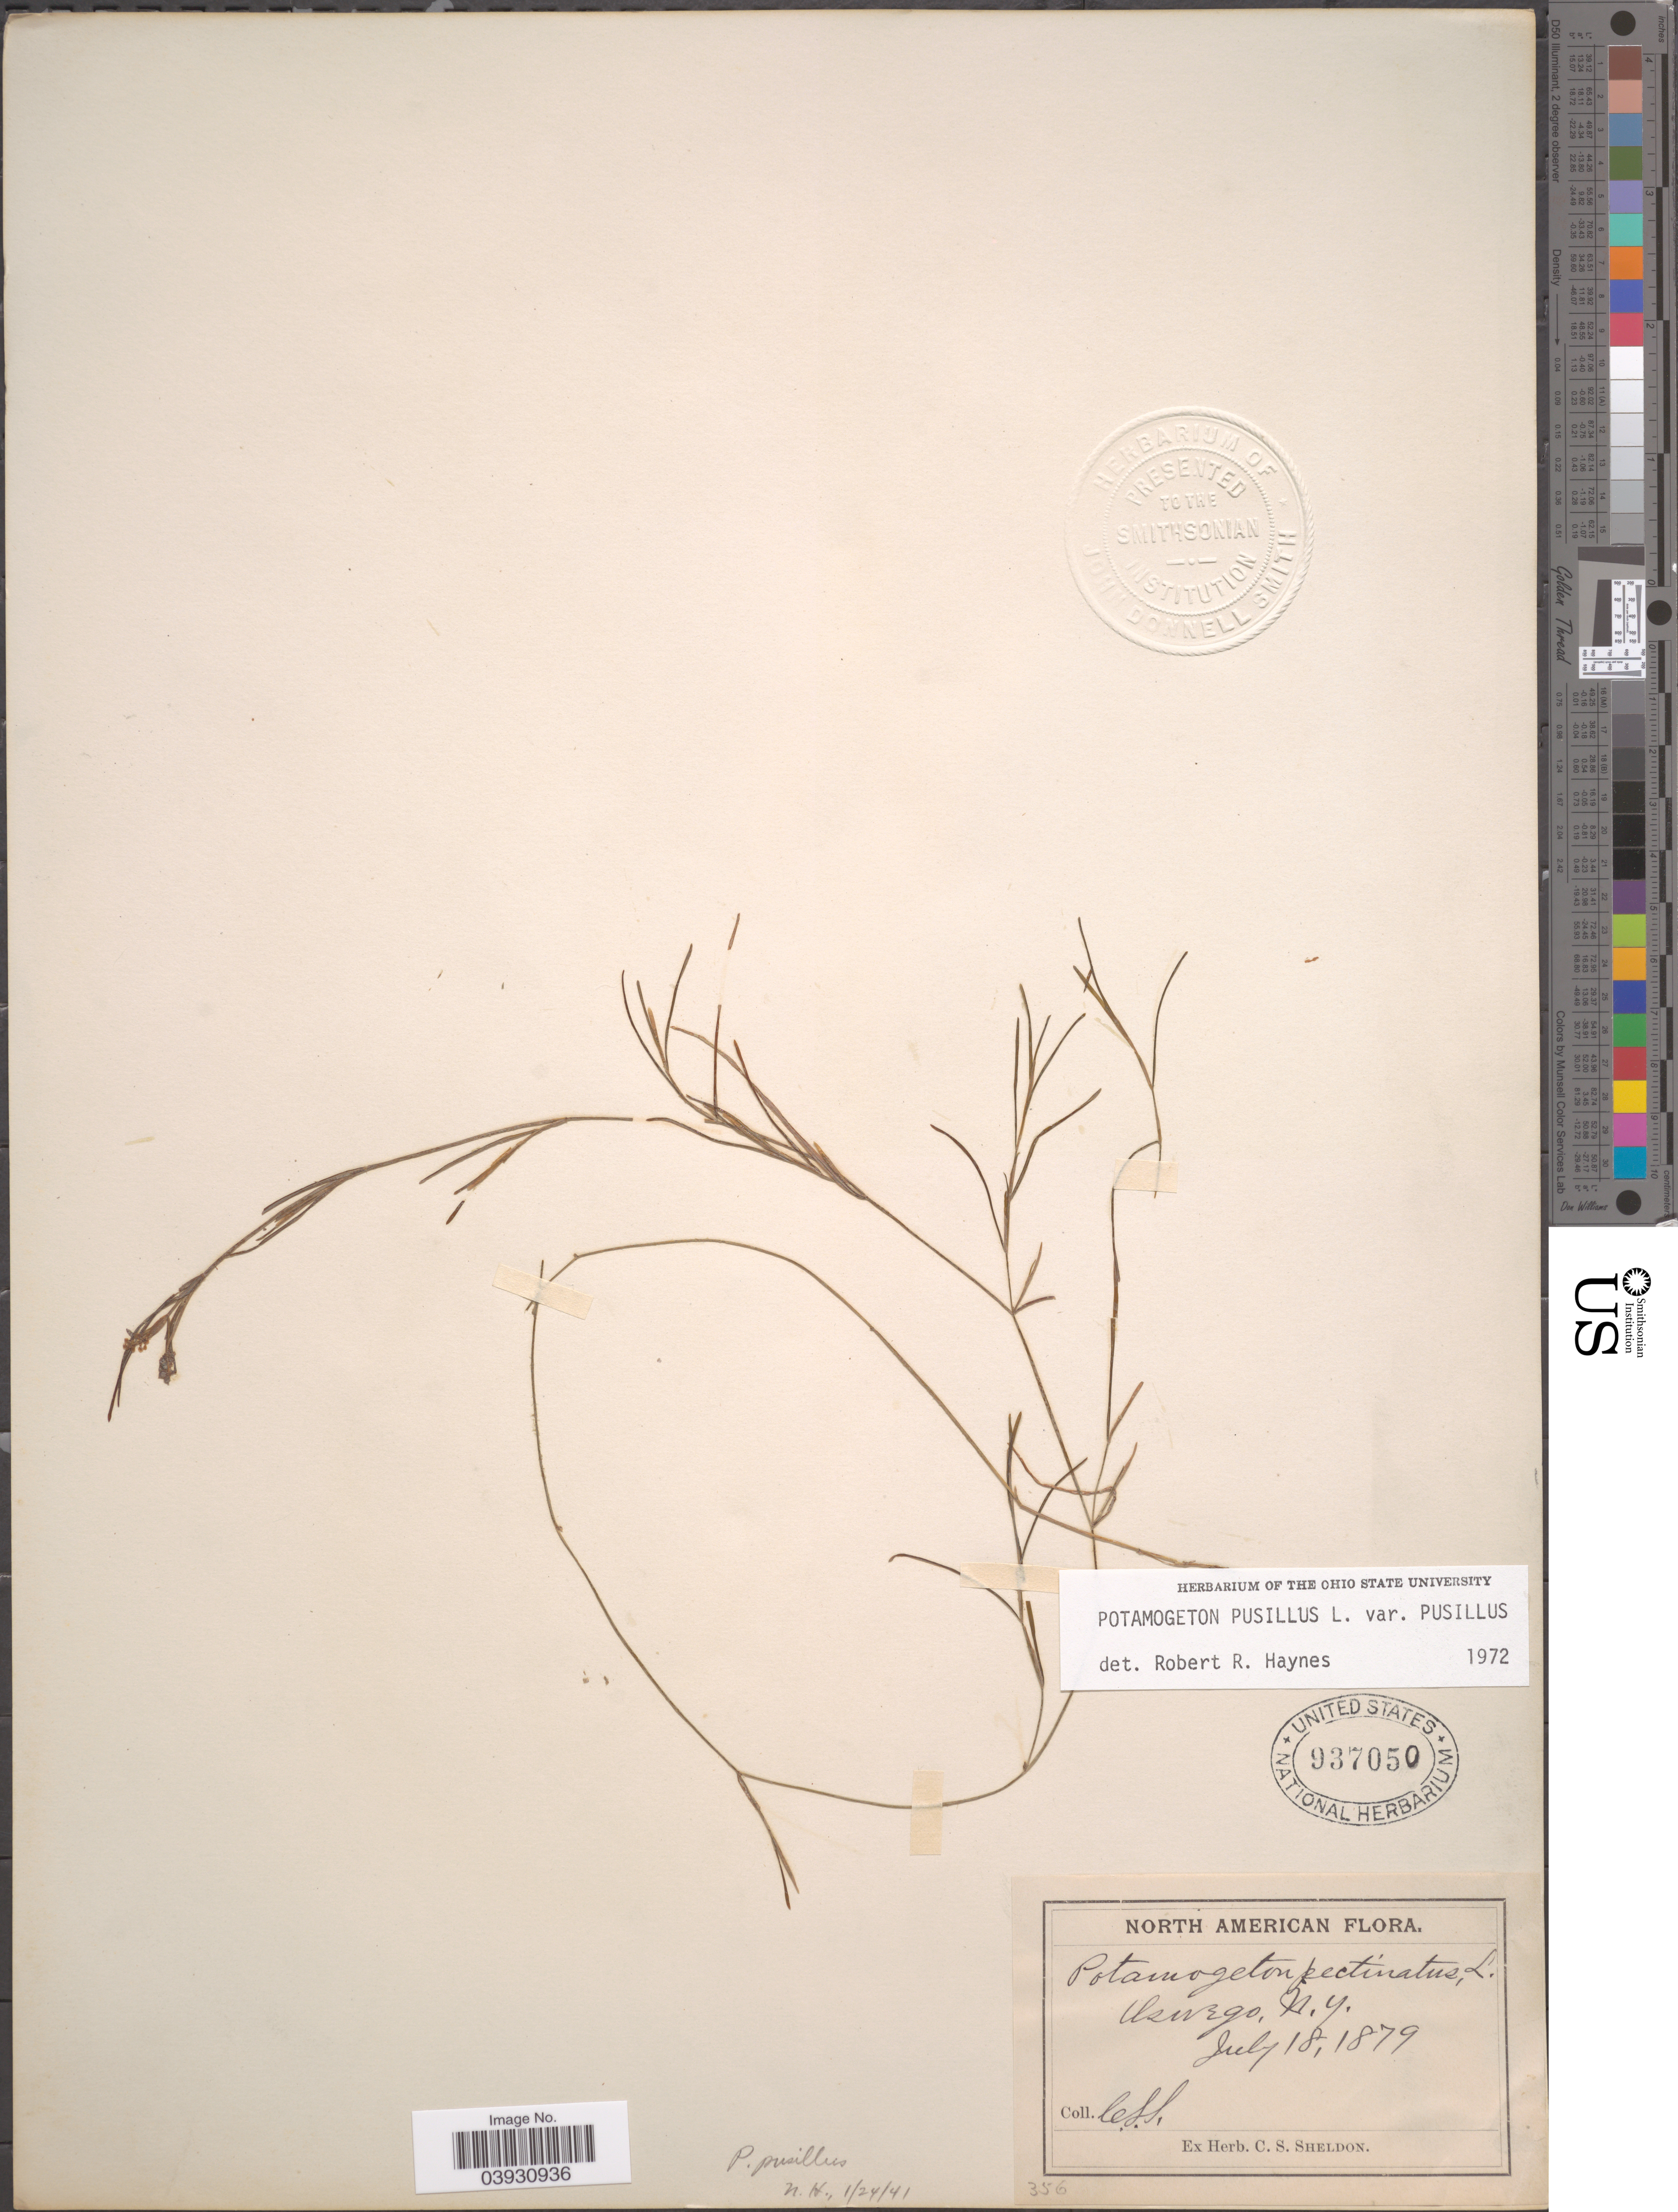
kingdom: Plantae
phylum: Tracheophyta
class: Liliopsida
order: Alismatales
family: Potamogetonaceae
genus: Potamogeton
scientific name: Potamogeton pusillus var. pusillus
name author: L.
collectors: C. S. Sheldon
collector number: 356?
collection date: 1879-07-18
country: United States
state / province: New York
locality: Oswego.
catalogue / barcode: US 937050